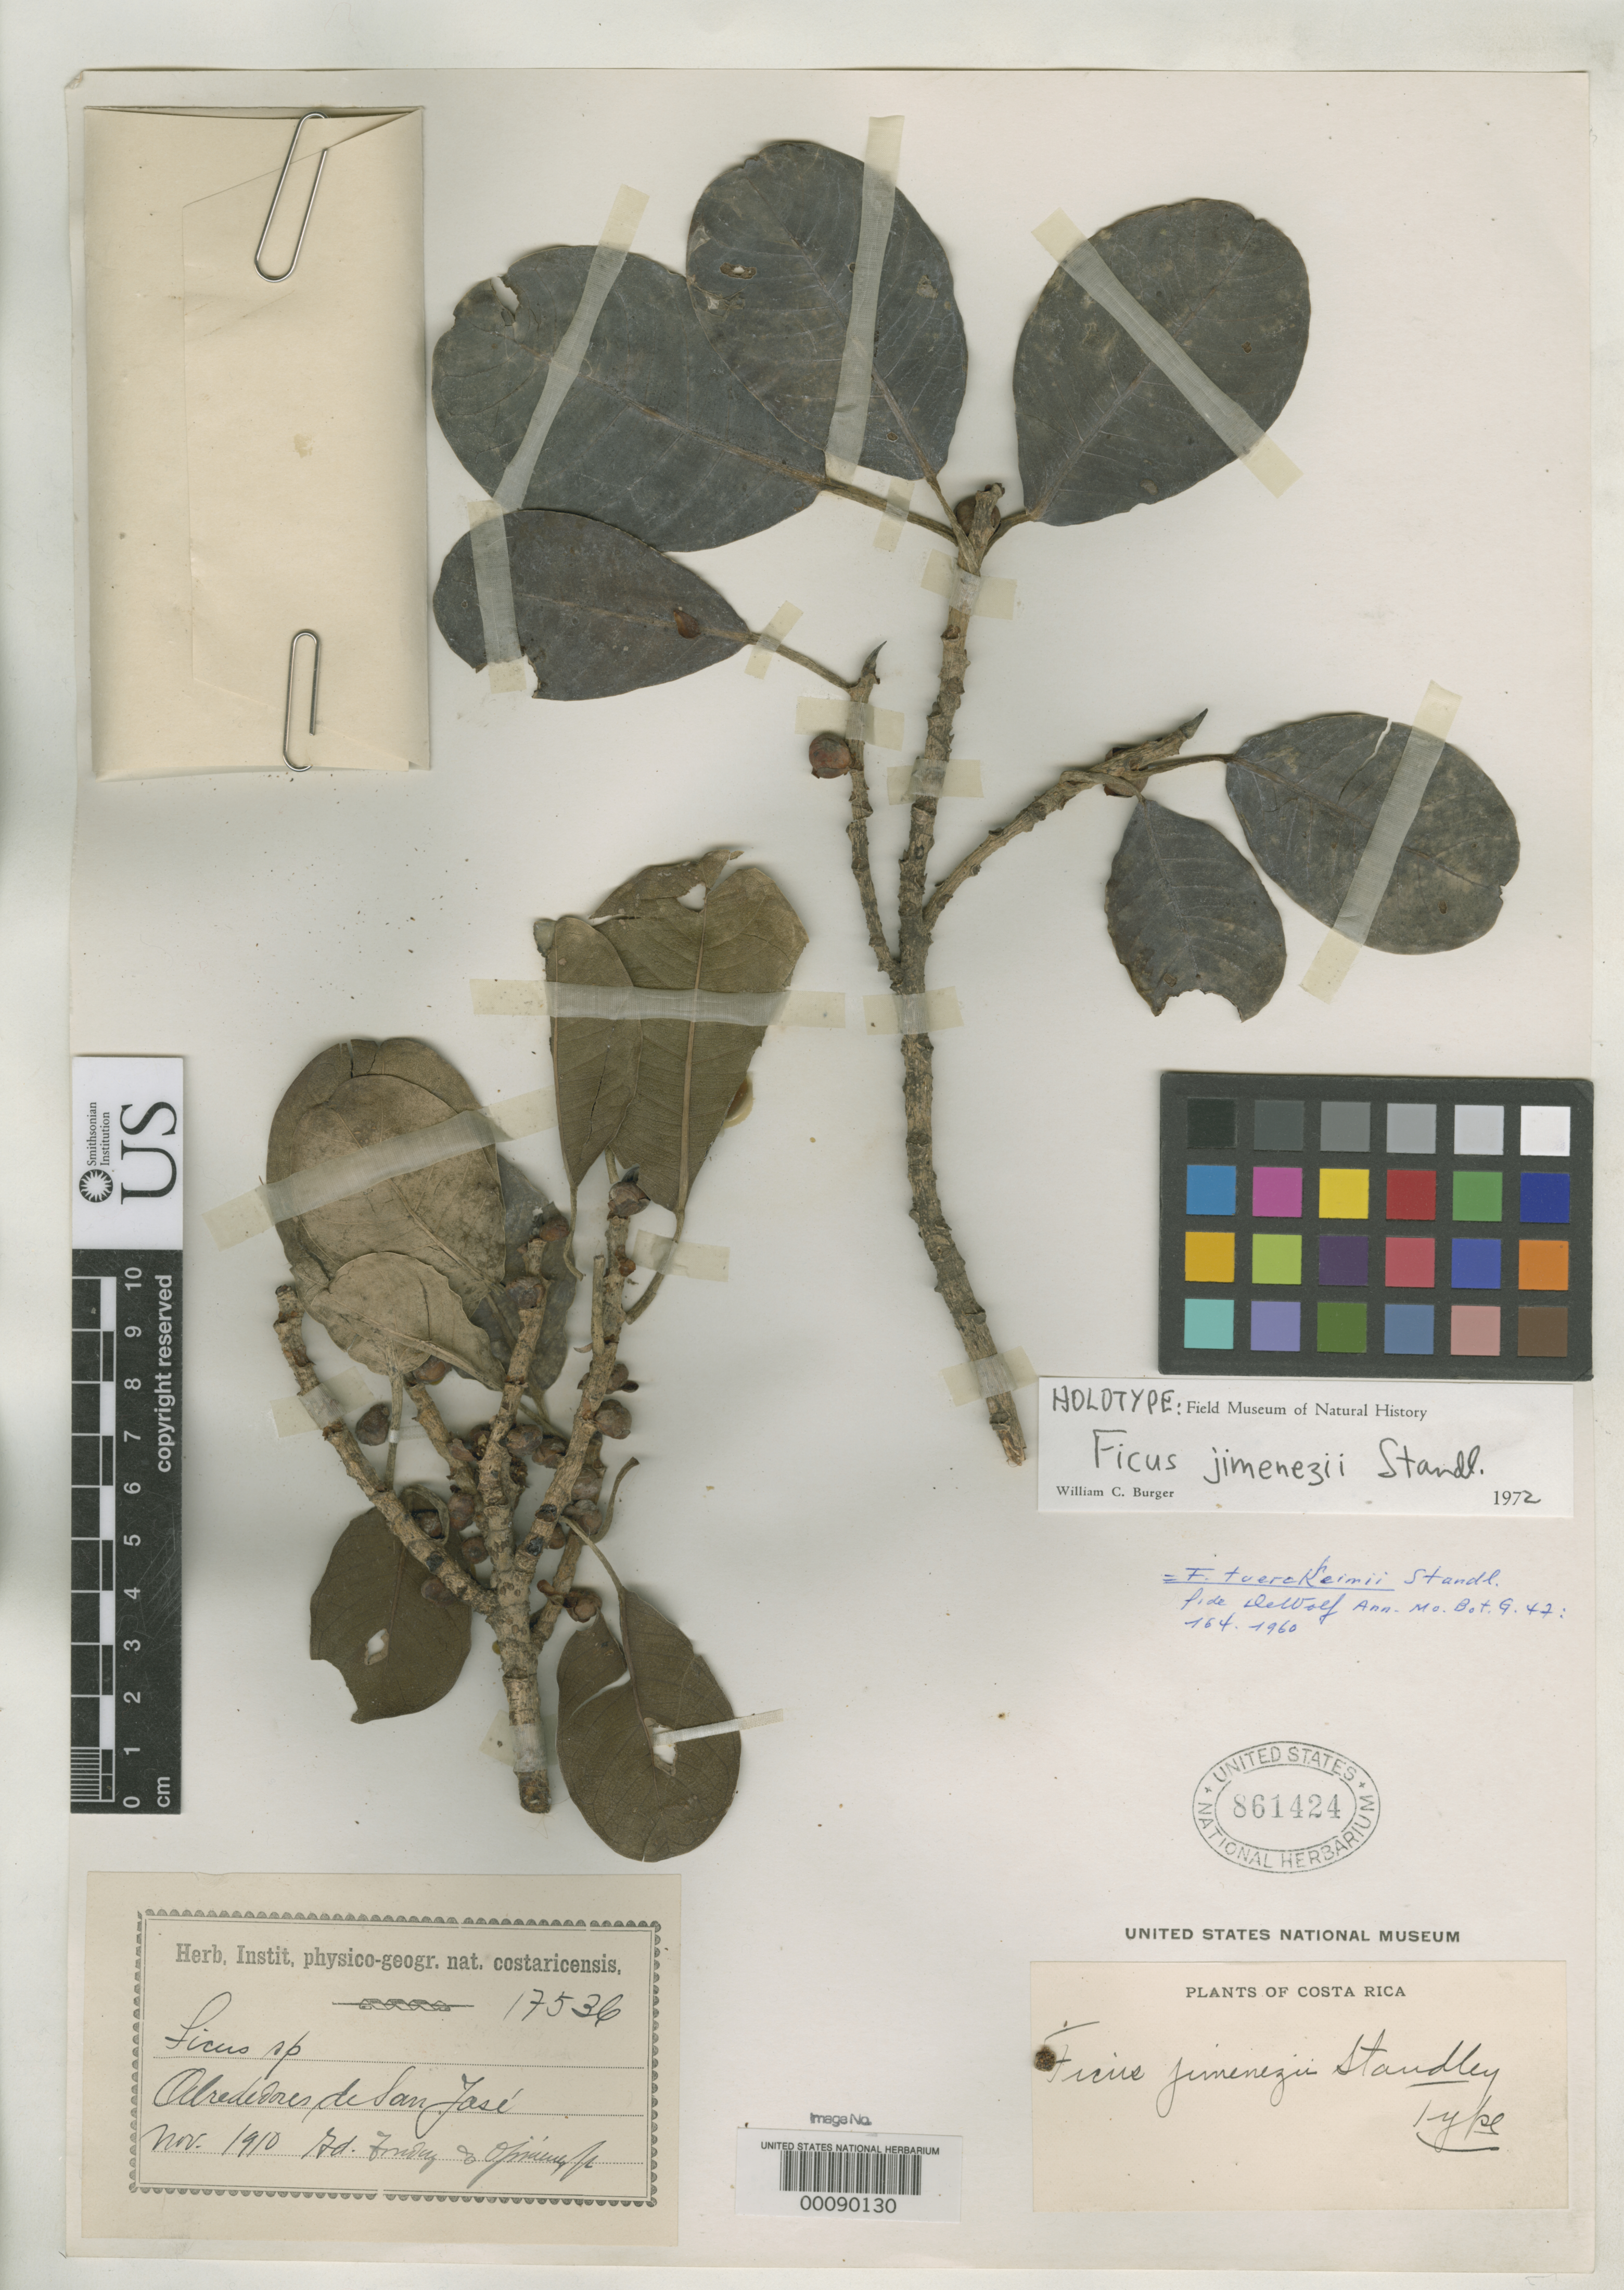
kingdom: Plantae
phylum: Tracheophyta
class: Magnoliopsida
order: Rosales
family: Moraceae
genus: Ficus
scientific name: Ficus jimenezii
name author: Standl.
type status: Holotype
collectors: A. Tonduz & O. Jiménez L.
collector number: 17536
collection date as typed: Nov 1910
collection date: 1910-11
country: Costa Rica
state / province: San José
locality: Vicinity of San Jose.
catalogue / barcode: US 861424